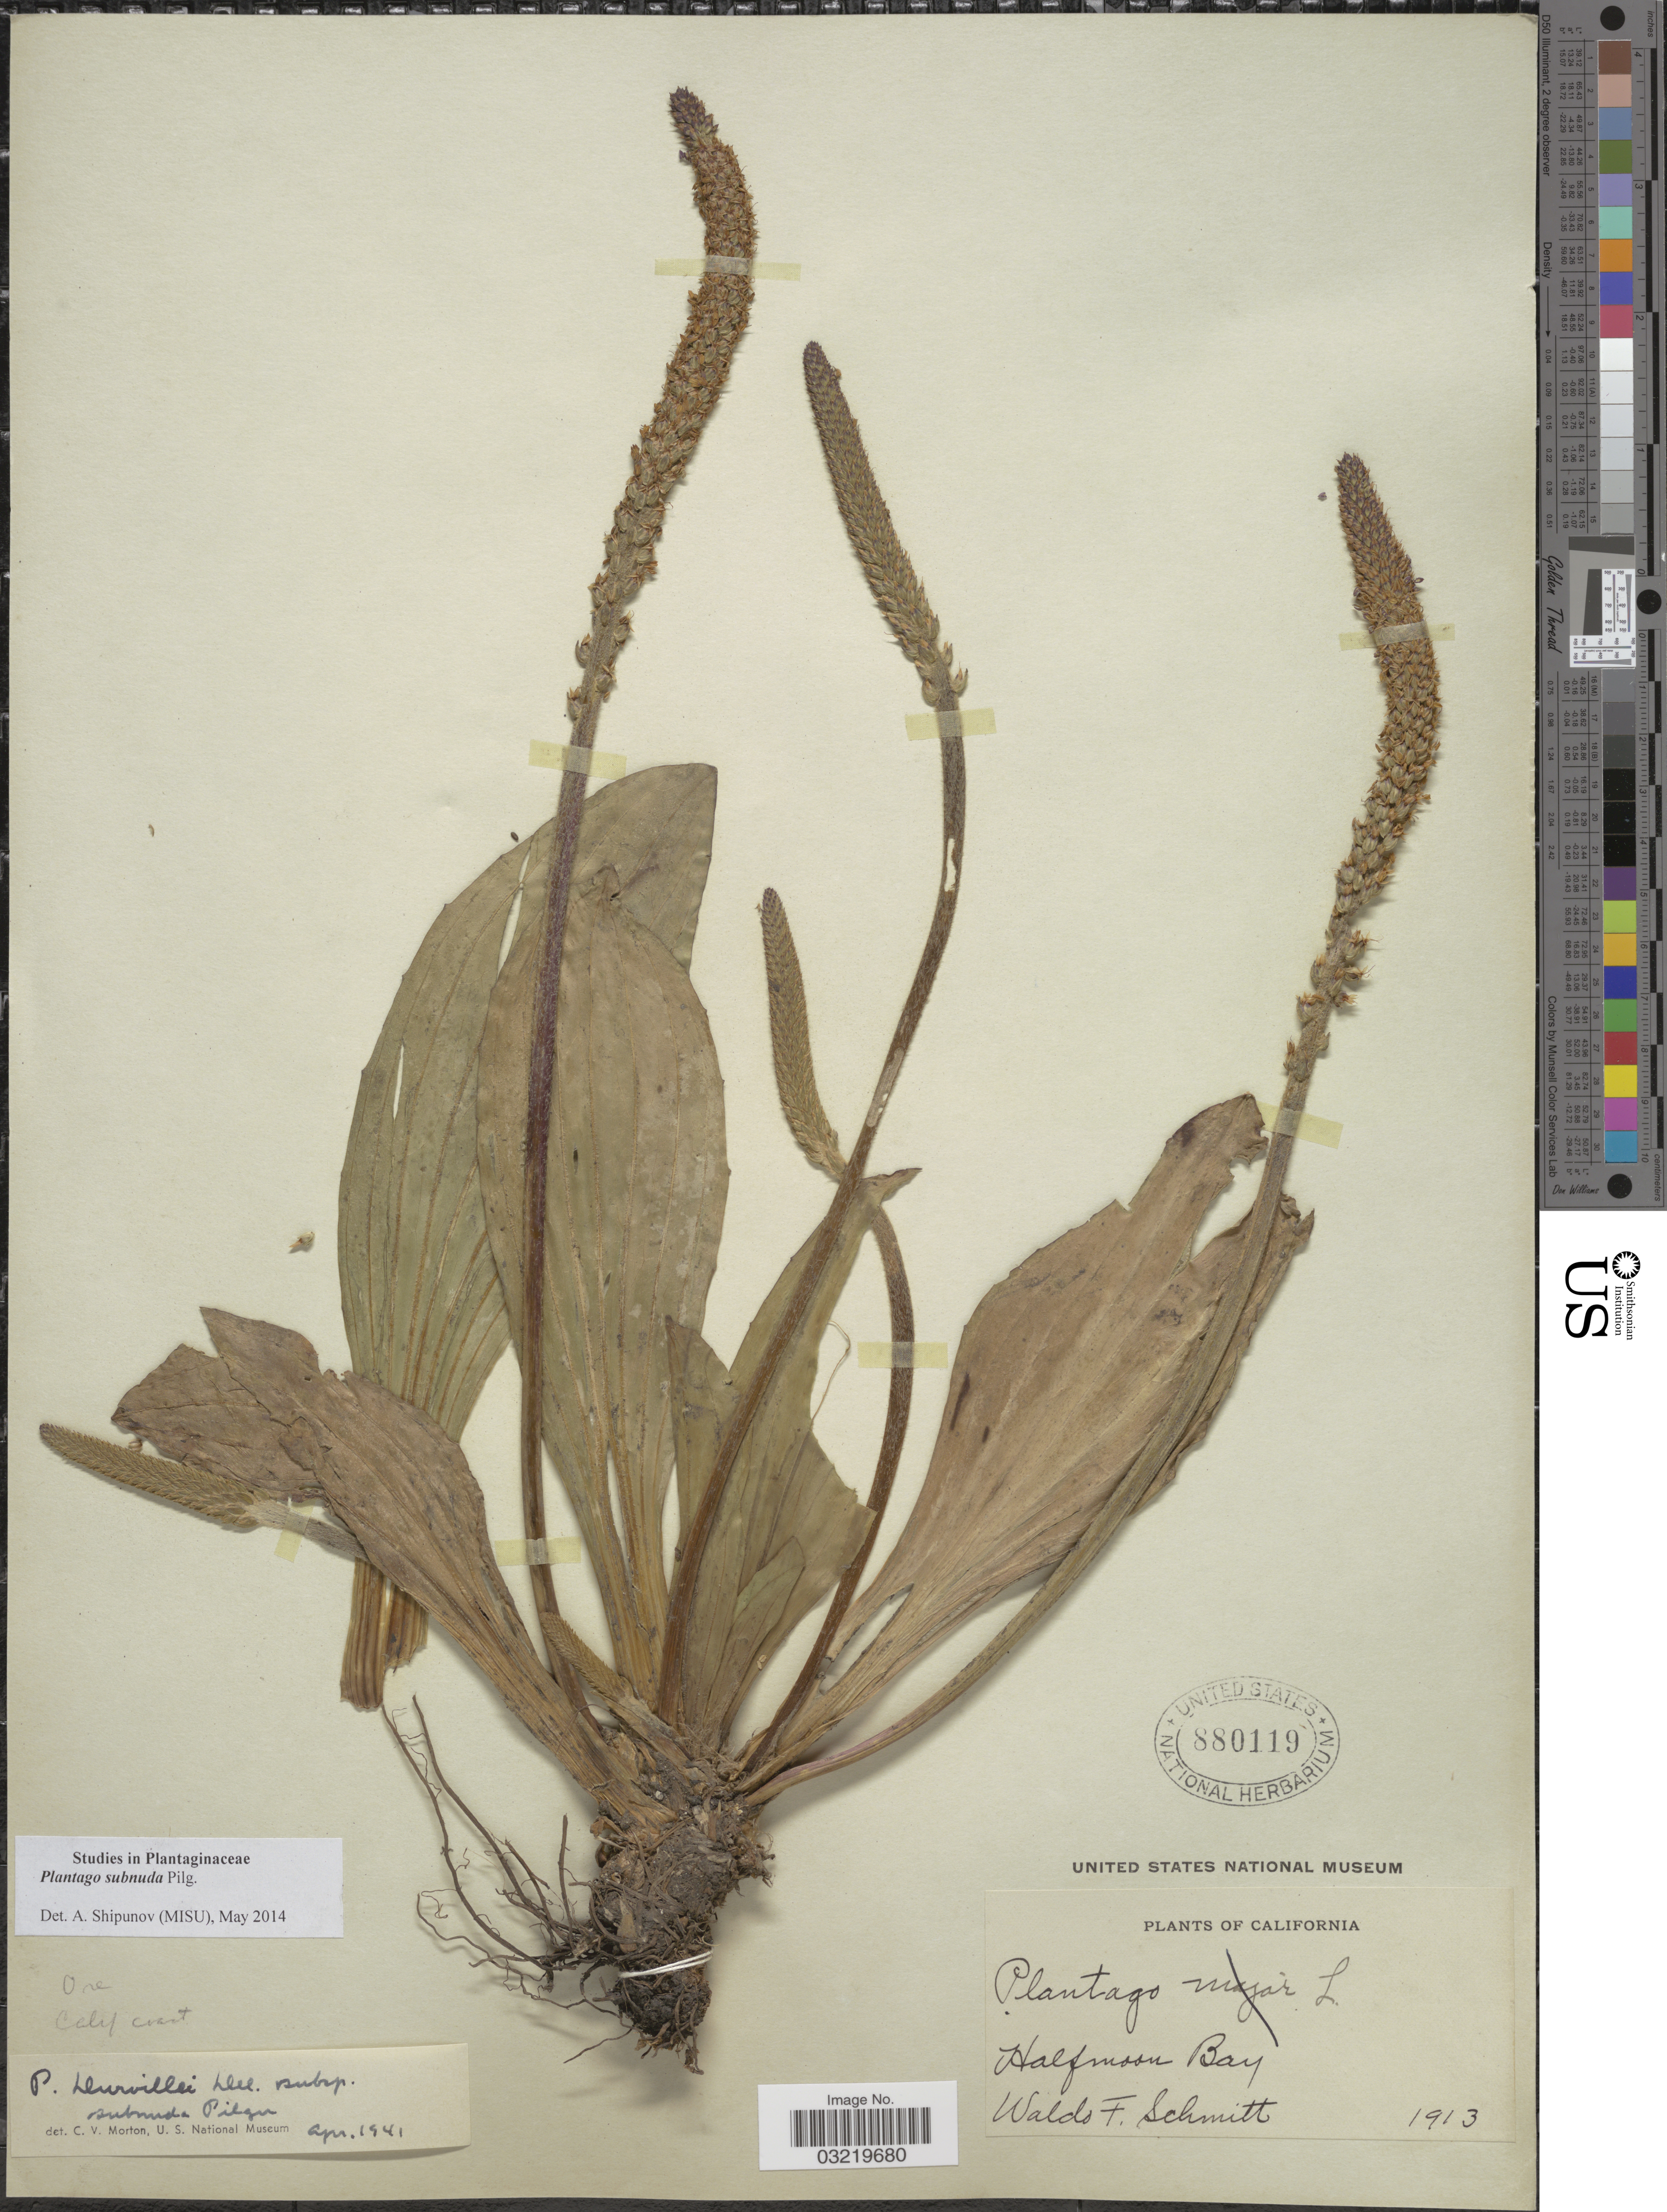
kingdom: Plantae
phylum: Tracheophyta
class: Magnoliopsida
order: Lamiales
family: Plantaginaceae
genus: Plantago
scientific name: Plantago subnuda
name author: Pilg.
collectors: W. L. Schmitt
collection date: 1913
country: United States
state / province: California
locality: Halfmoon Bay.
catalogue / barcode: US 880119